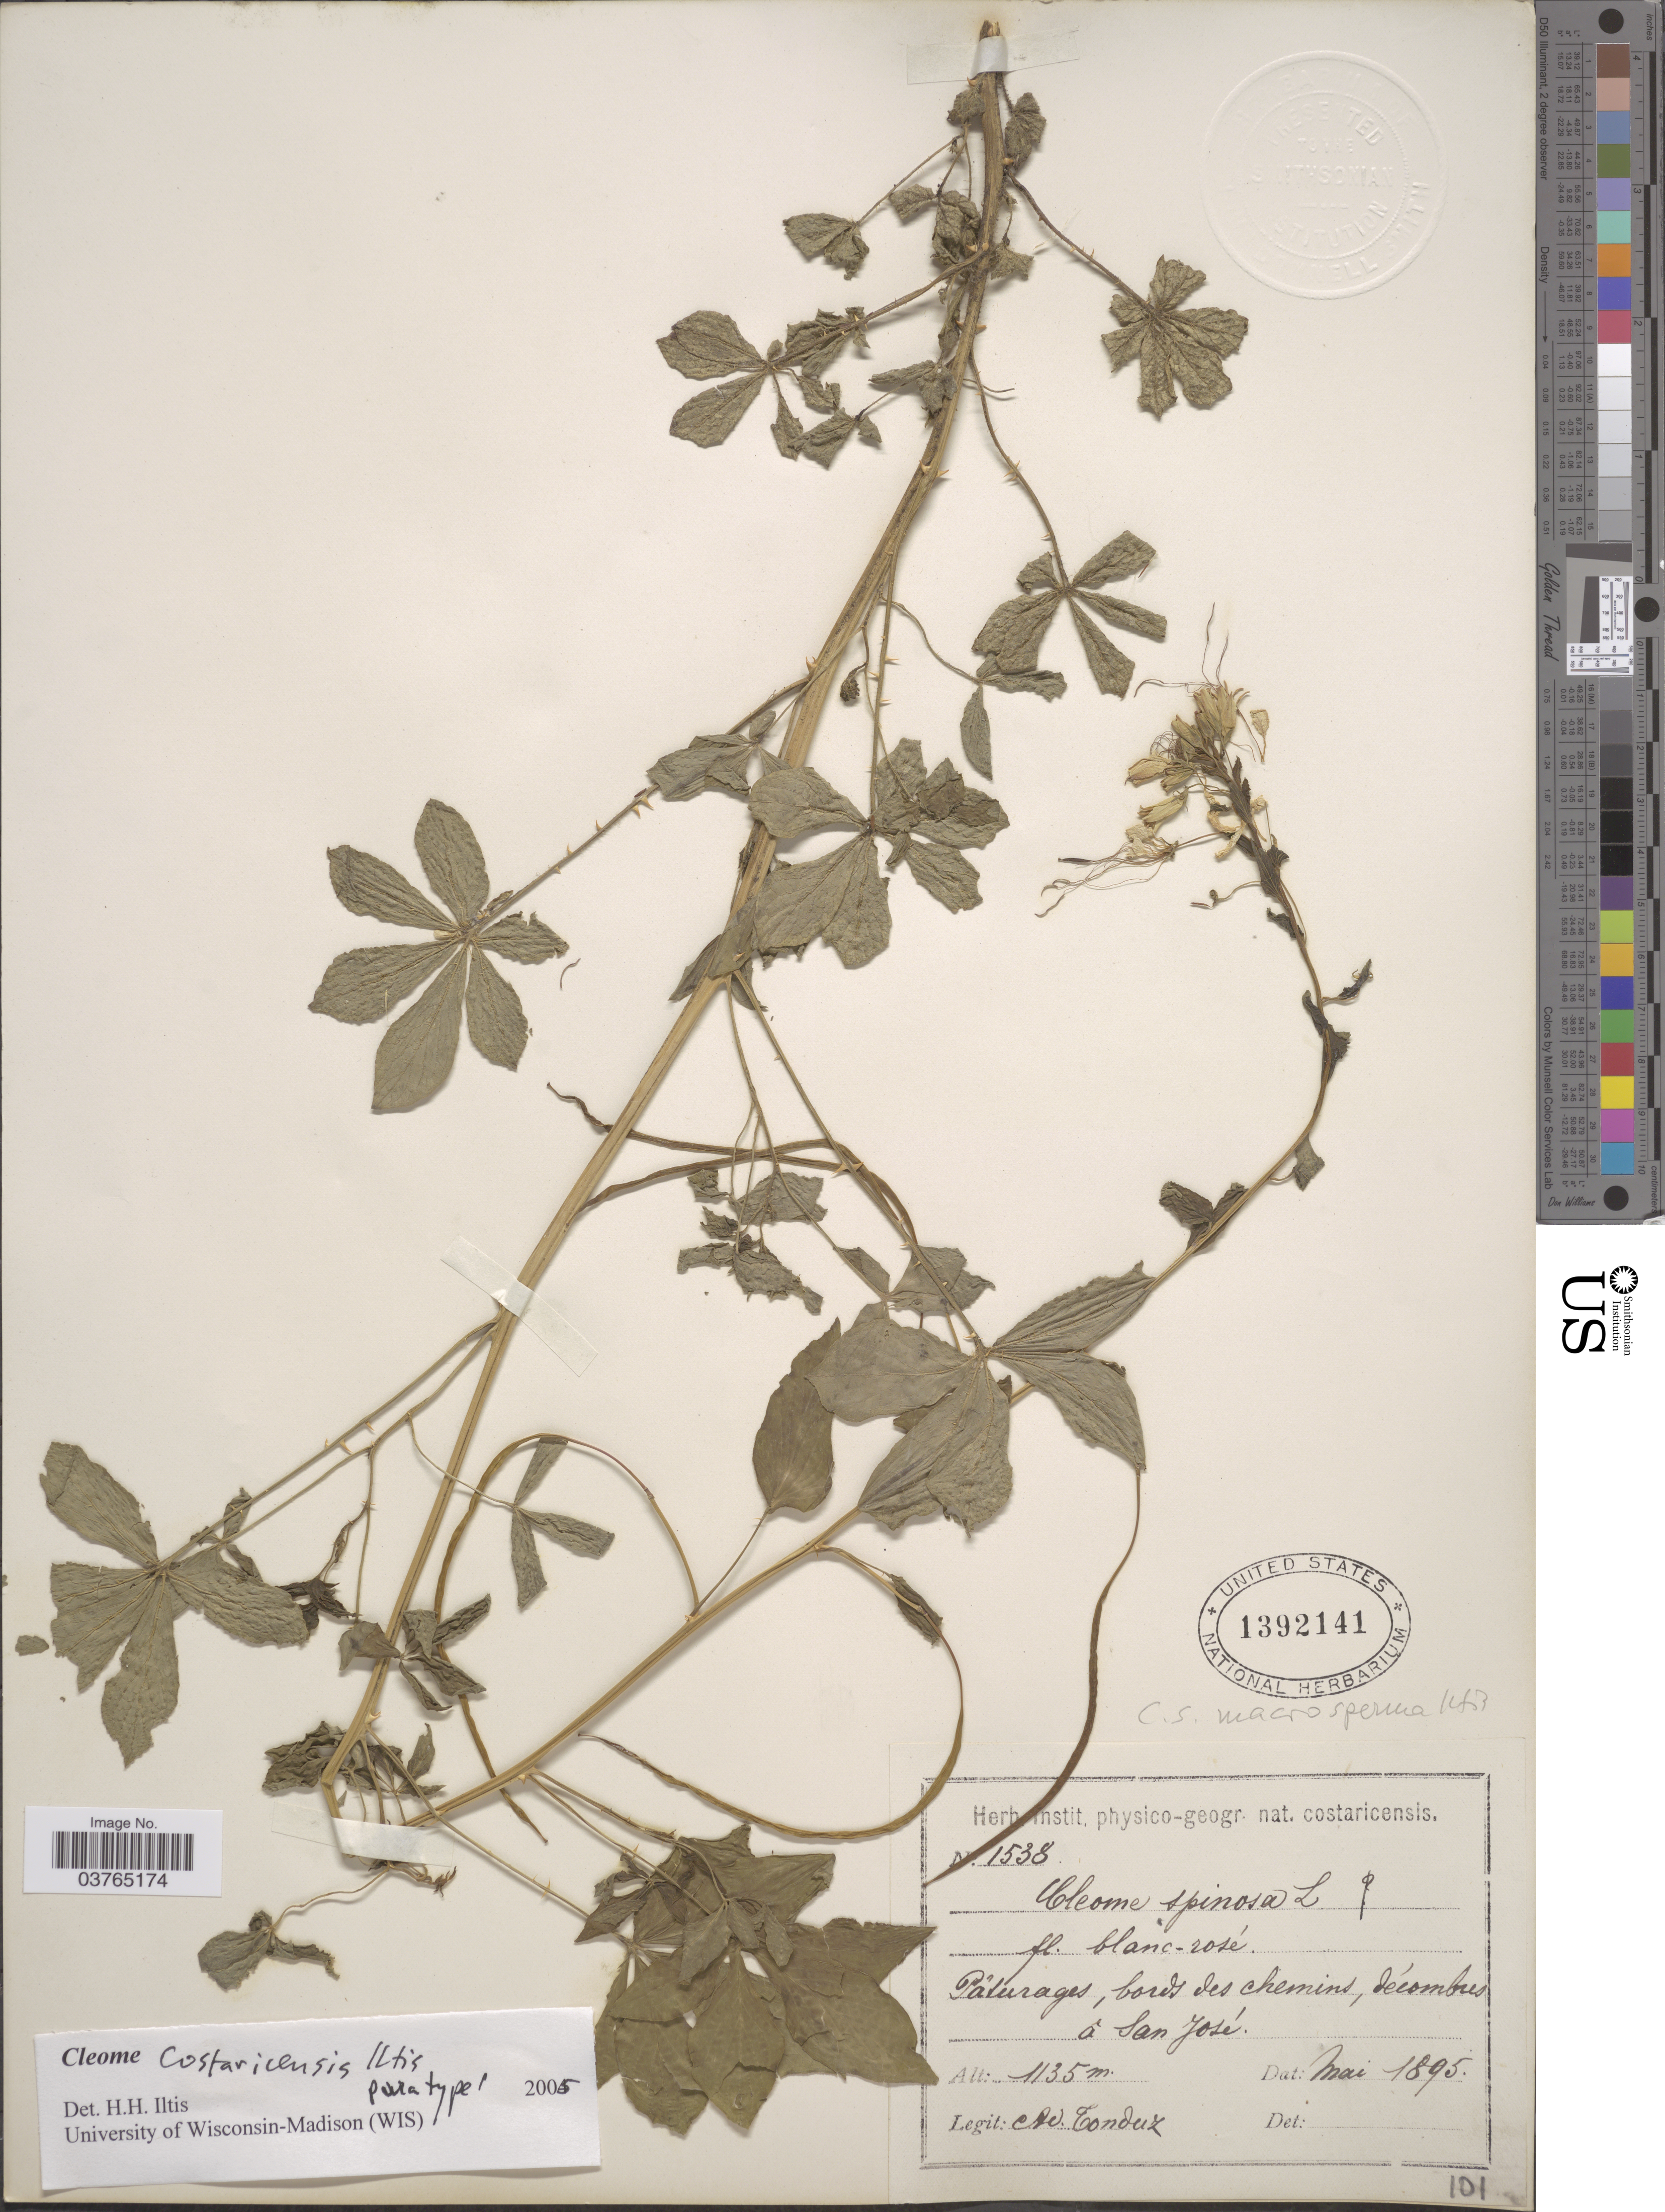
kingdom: Plantae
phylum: Tracheophyta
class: Magnoliopsida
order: Brassicales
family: Cleomaceae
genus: Tarenaya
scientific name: Tarenaya costaricensis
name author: (Iltis) Iltis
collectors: A. Tonduz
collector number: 1538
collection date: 1895-05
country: Costa Rica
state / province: San José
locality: Pâturages, bords des chemins, décombres á San José.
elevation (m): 1135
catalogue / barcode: US 1392141